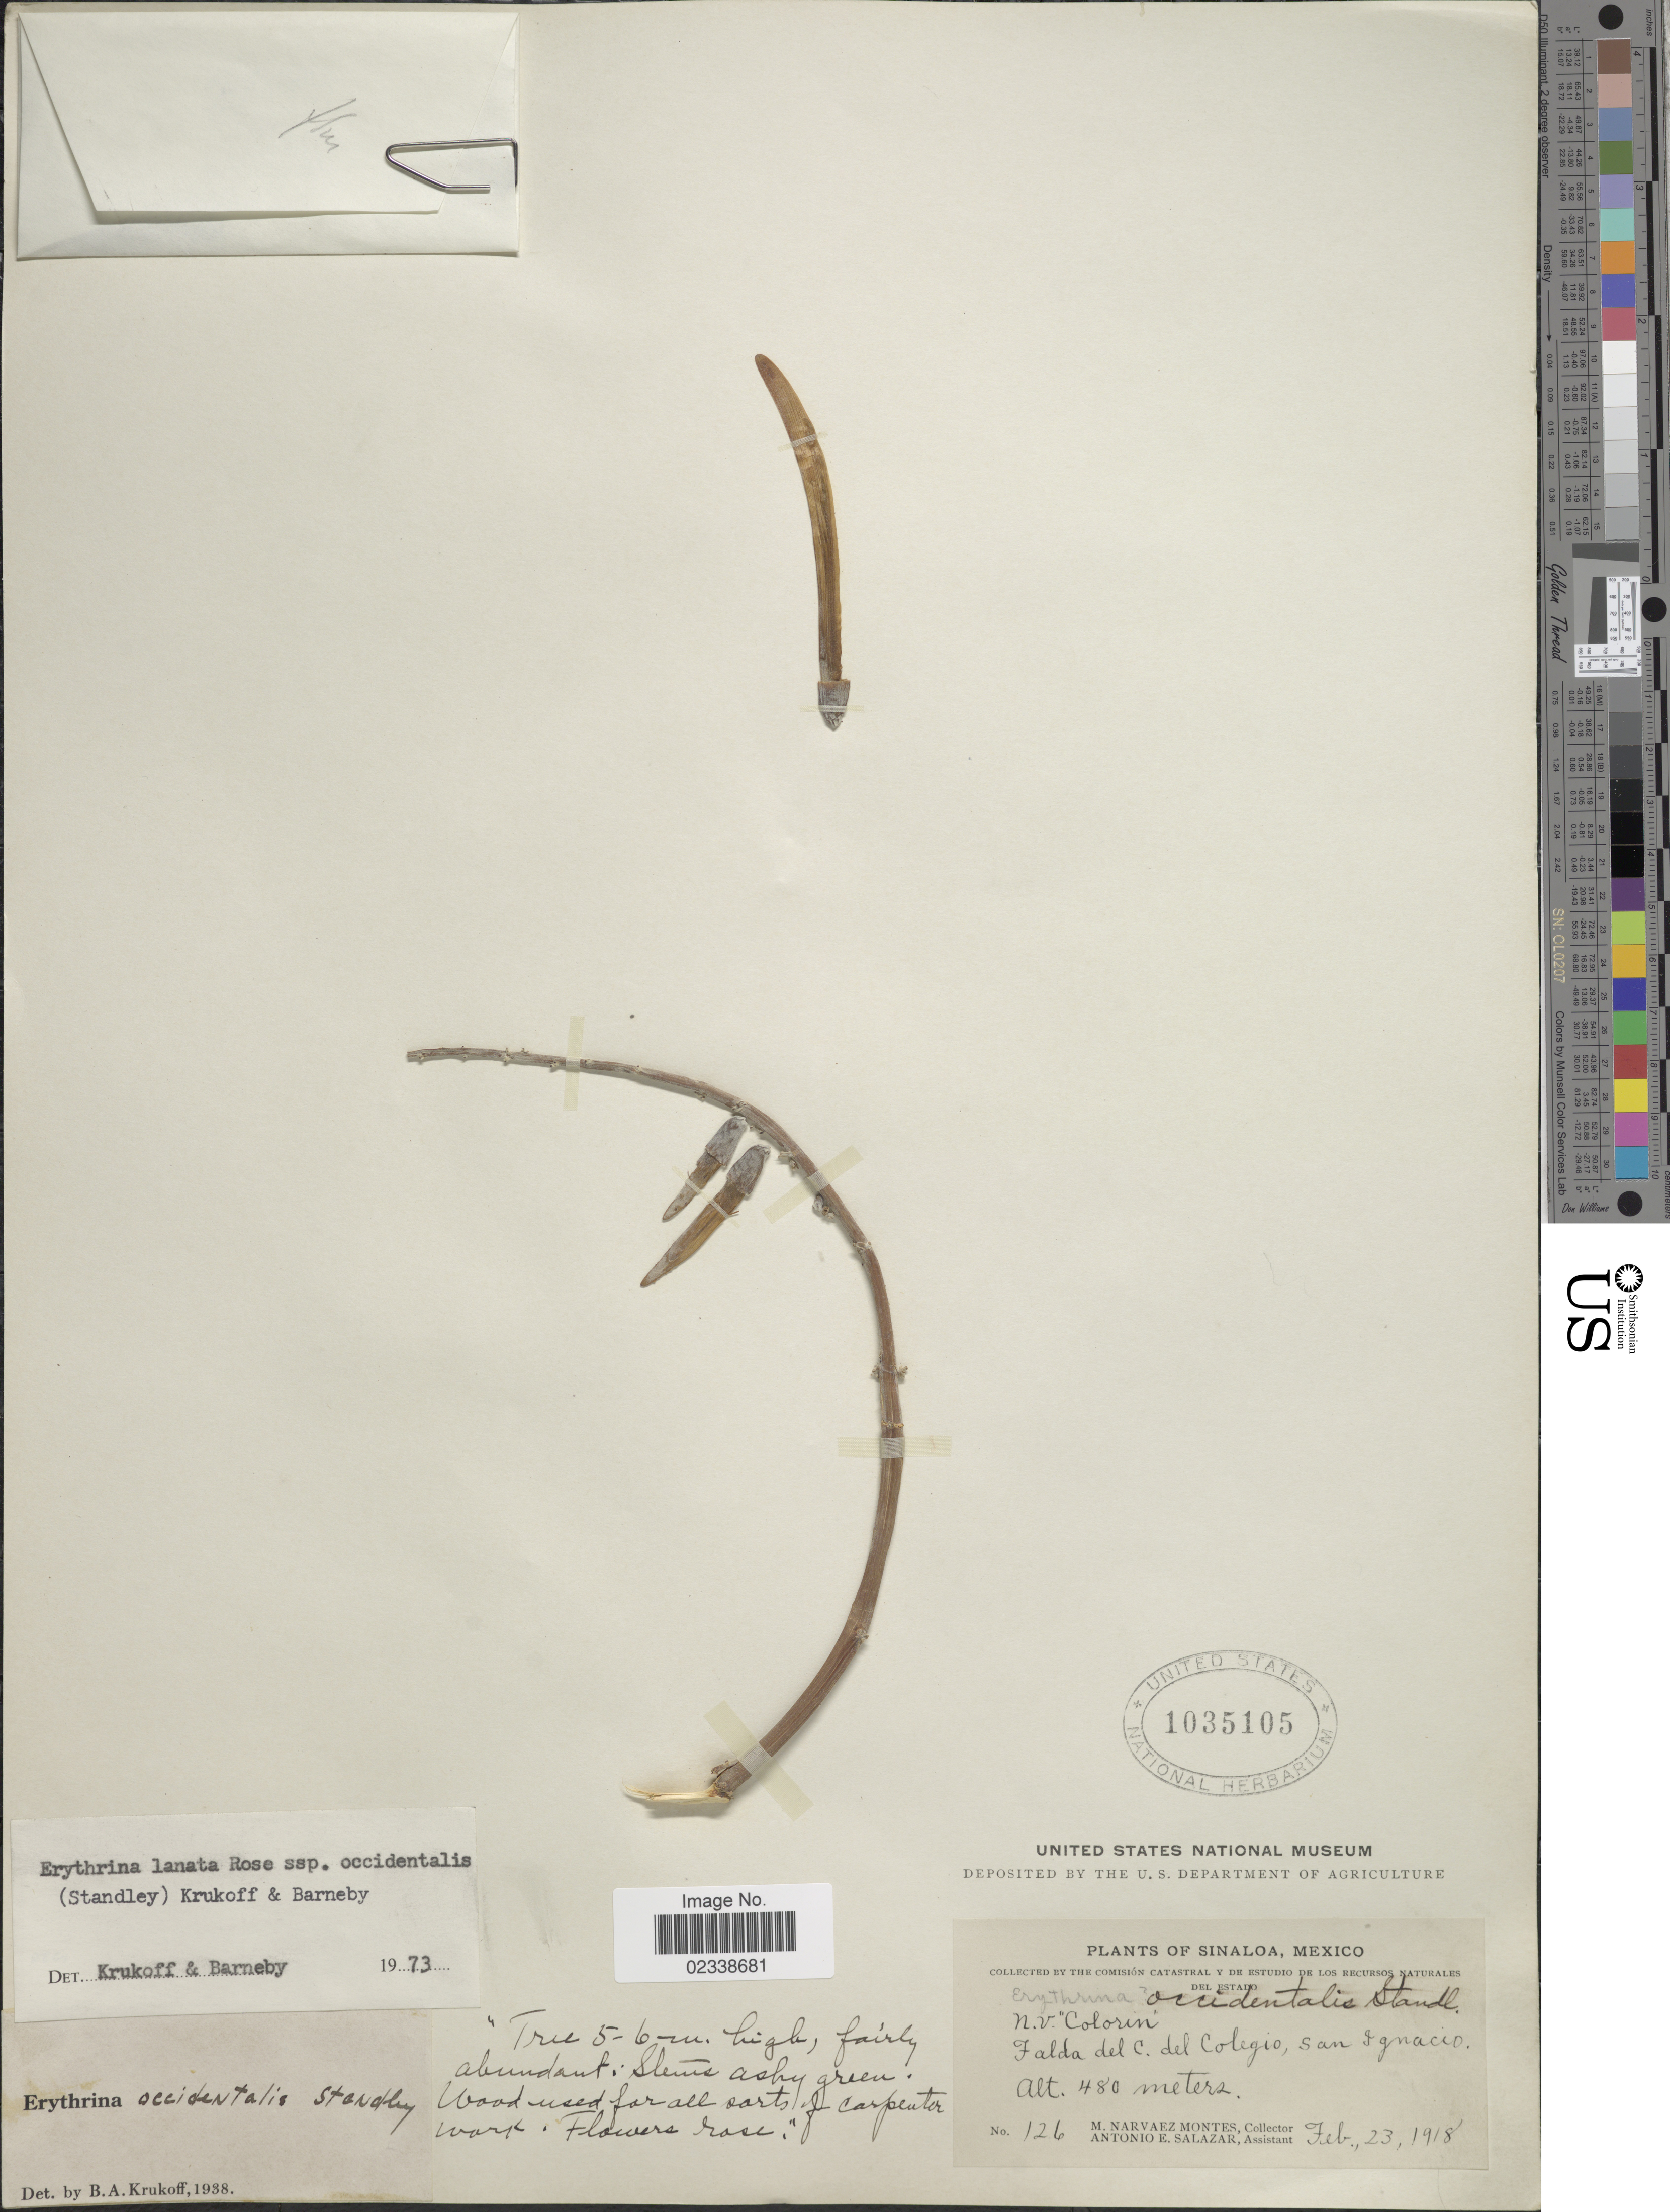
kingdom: Plantae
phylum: Tracheophyta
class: Magnoliopsida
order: Fabales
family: Fabaceae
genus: Erythrina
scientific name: Erythrina lanata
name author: Rose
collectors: M. Narvaez-Montes & A. E. Salazar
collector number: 126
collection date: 1918-02-23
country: Mexico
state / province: Sinaloa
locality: Falda del C. del Colegio, San Ignacio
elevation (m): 480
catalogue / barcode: US 1035105